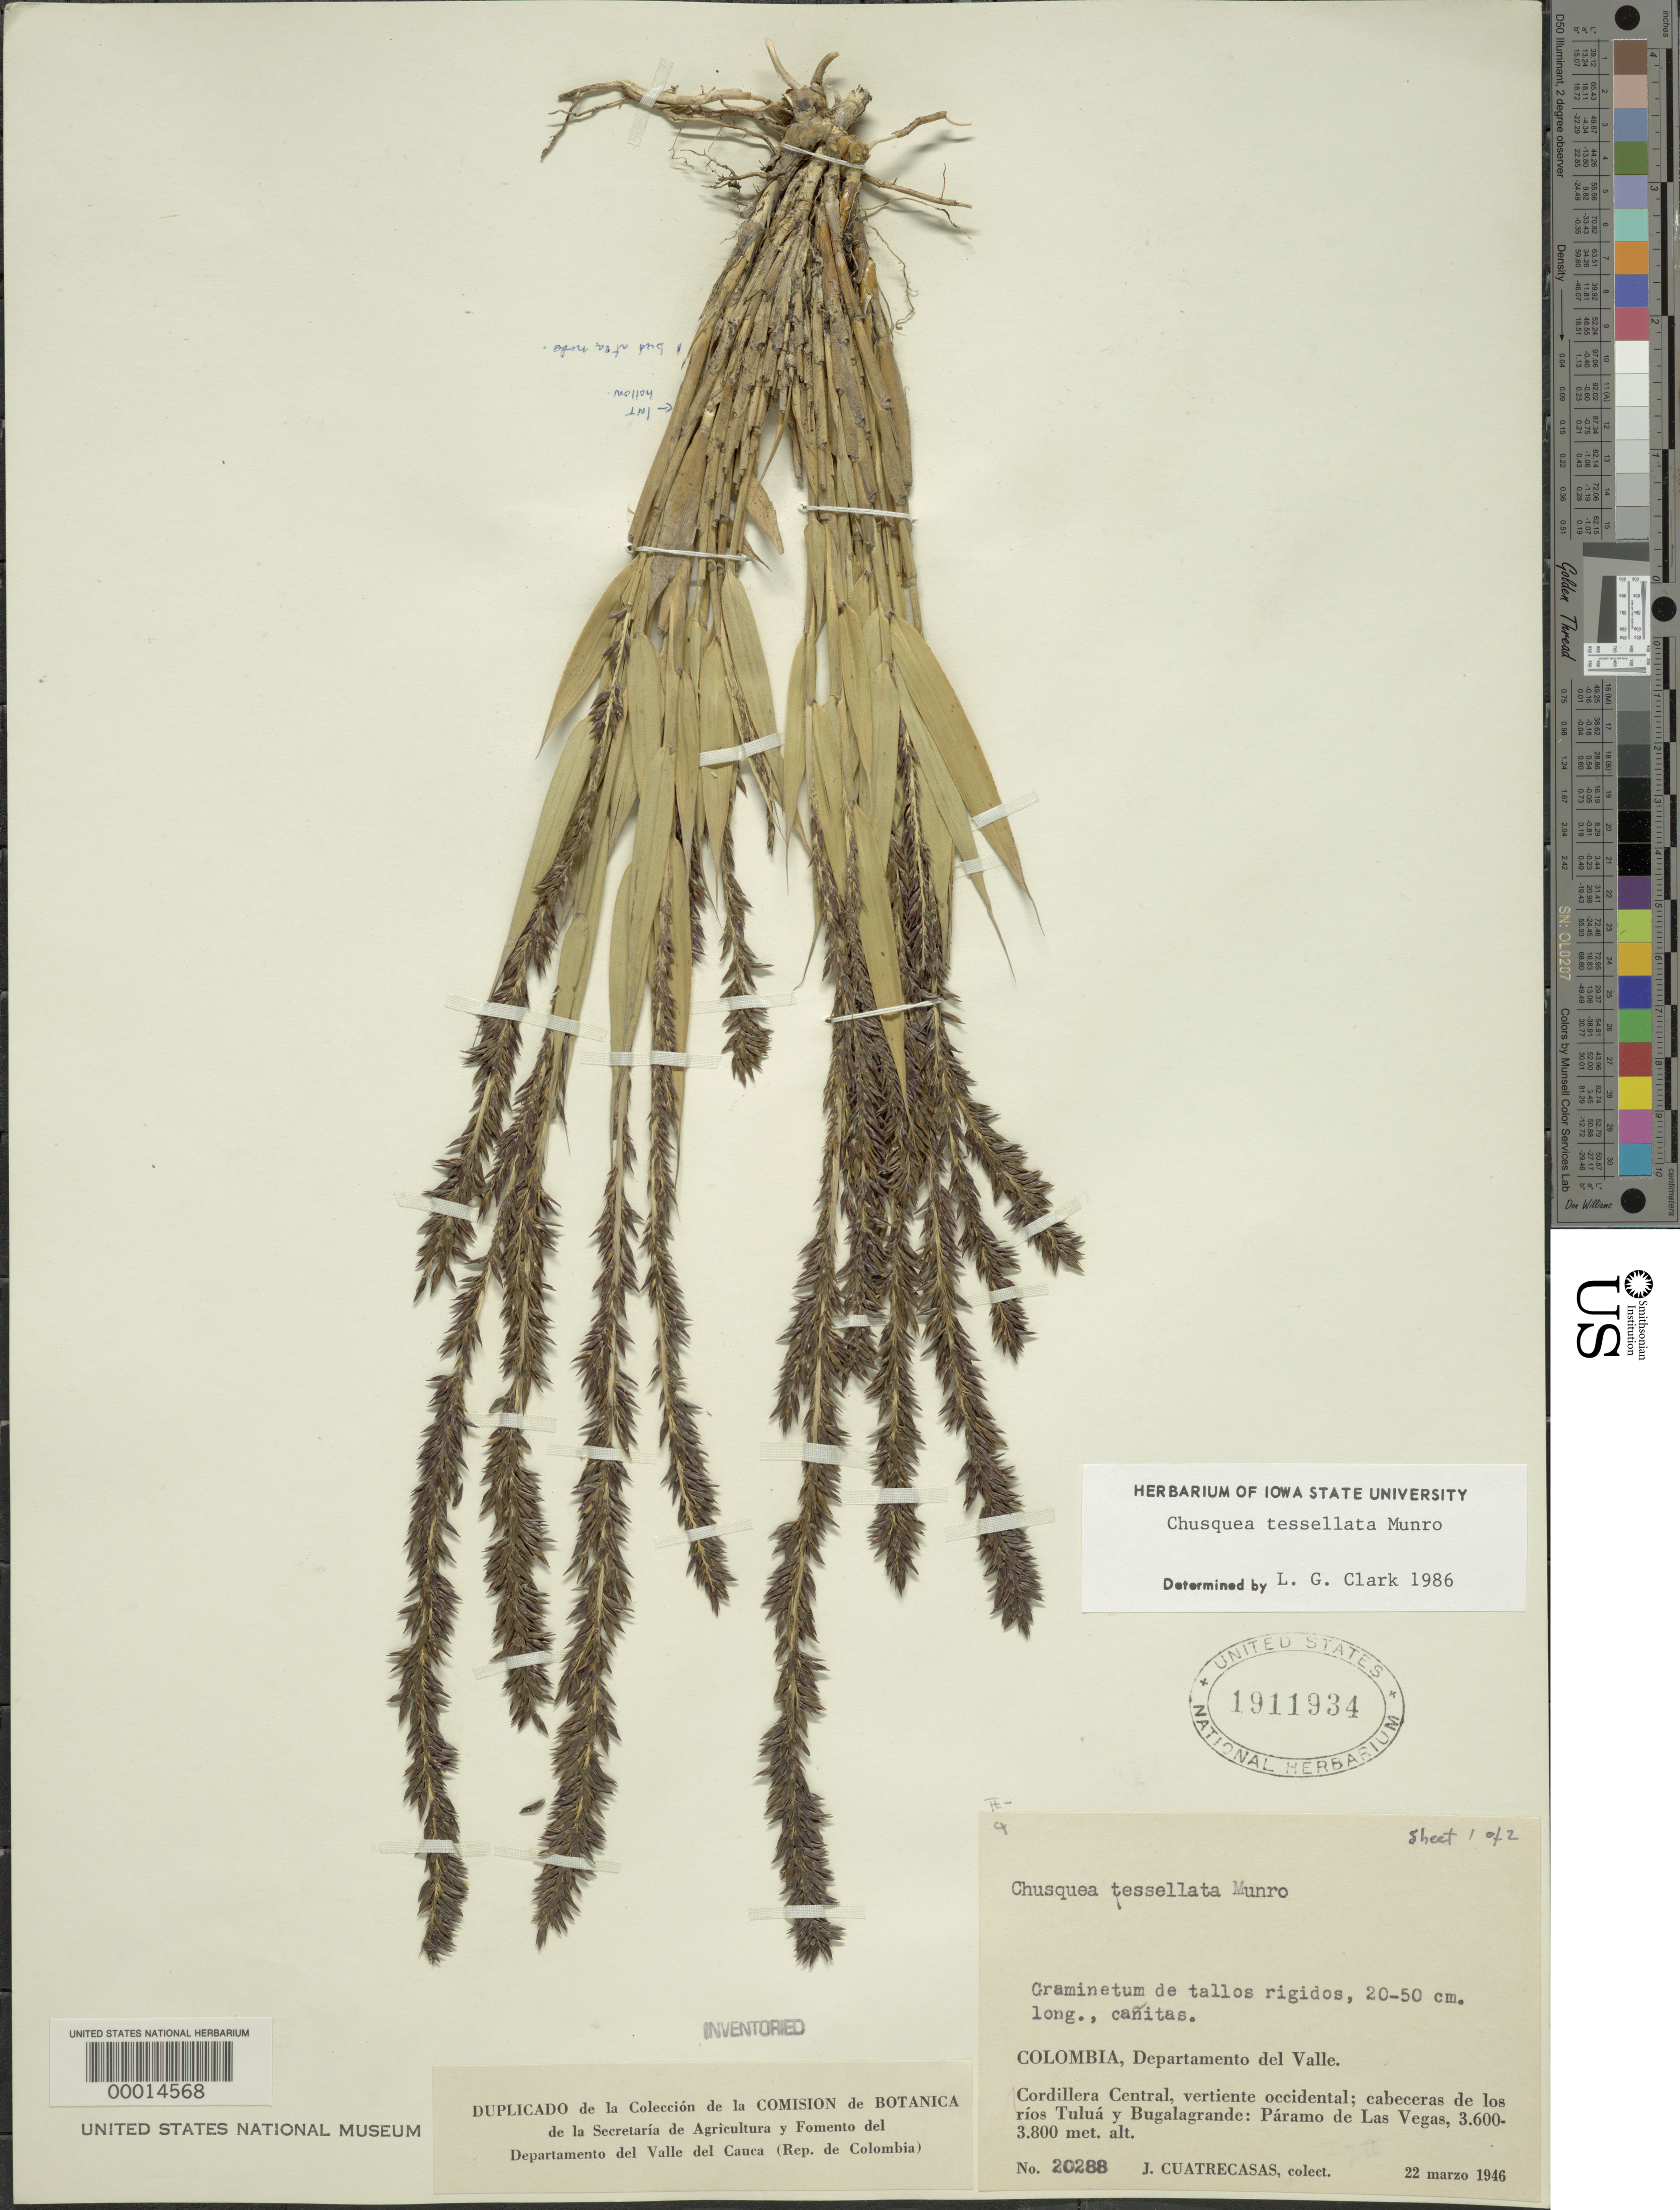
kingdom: Plantae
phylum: Tracheophyta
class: Liliopsida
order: Poales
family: Poaceae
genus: Chusquea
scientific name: Chusquea tessellata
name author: Munro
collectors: J. Cuatrecasas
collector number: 20288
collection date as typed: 22 Mar 1946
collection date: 1946-03-22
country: Colombia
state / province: Valle del Cauca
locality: Paramo de Las Vegas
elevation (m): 3600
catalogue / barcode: US 1911934